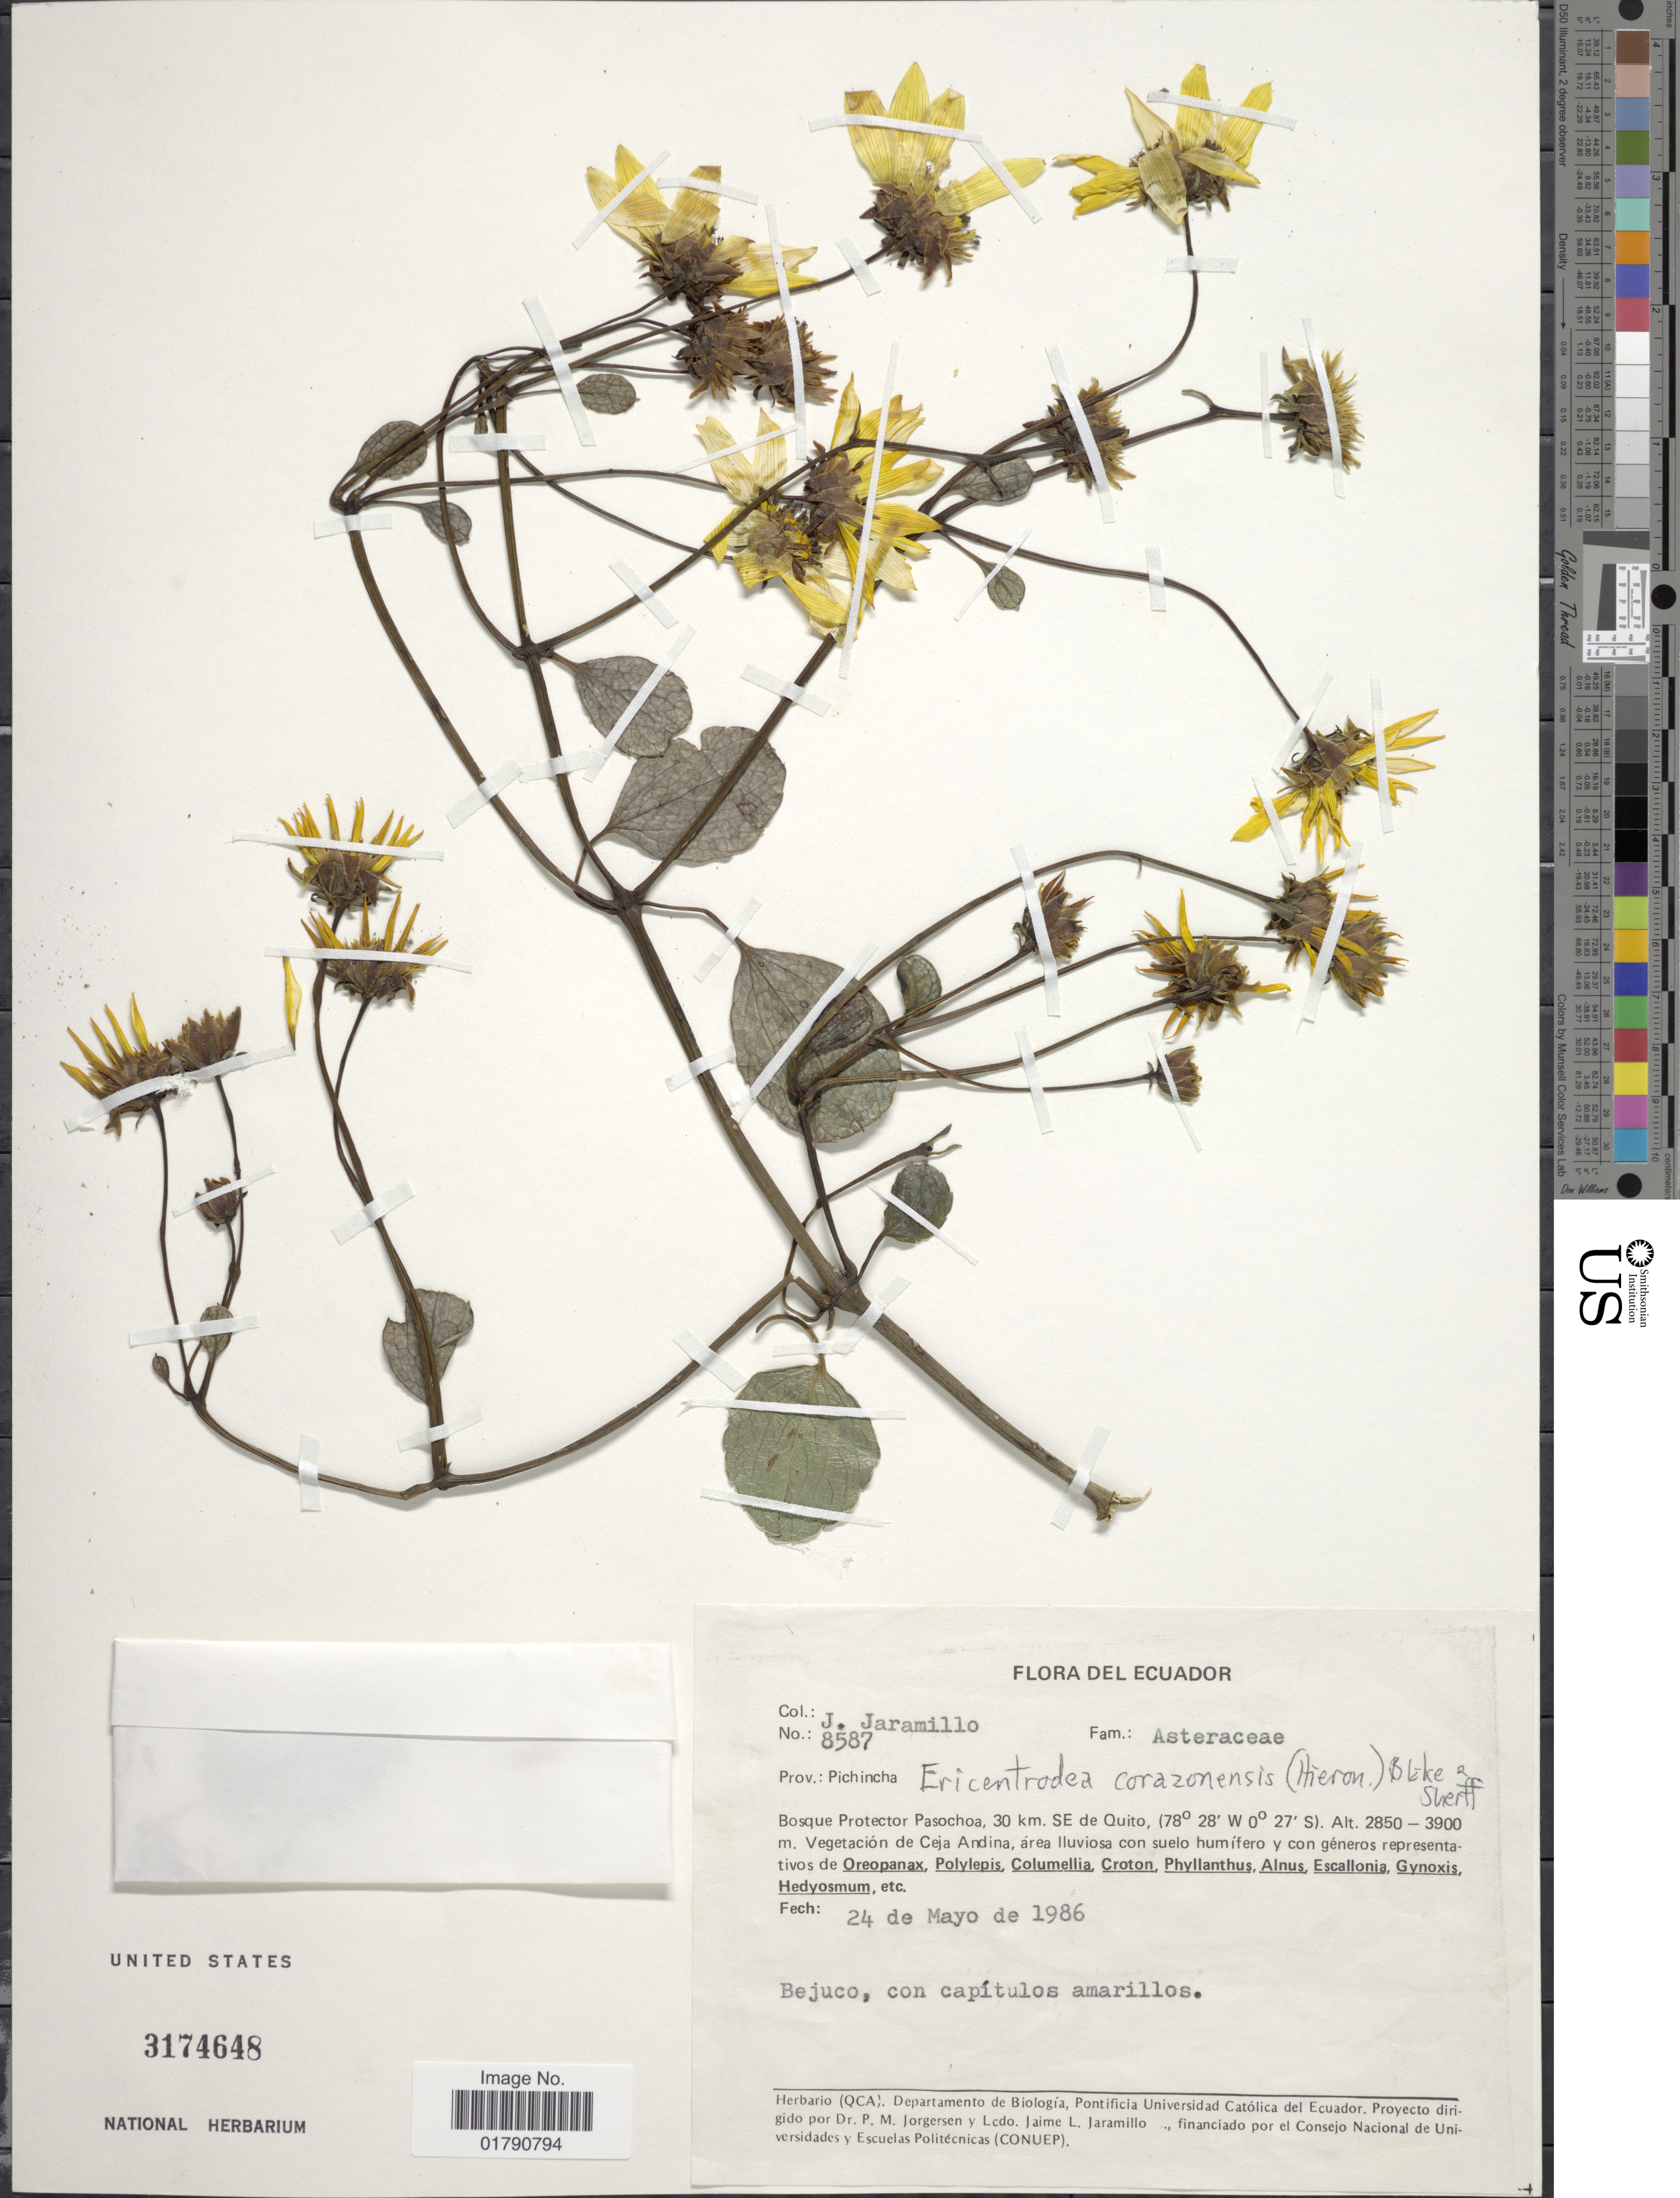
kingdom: Plantae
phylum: Tracheophyta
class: Magnoliopsida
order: Asterales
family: Asteraceae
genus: Ericentrodea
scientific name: Ericentrodea corazonensis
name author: (Hieron.) S.F. Blake & Sherff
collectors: J. Jaramillo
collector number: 8587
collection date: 1986-05-24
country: Ecuador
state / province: Pichincha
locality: Bosque Protector Pasochoa, 30 km SE de Quito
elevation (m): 2850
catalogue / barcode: US 3174648